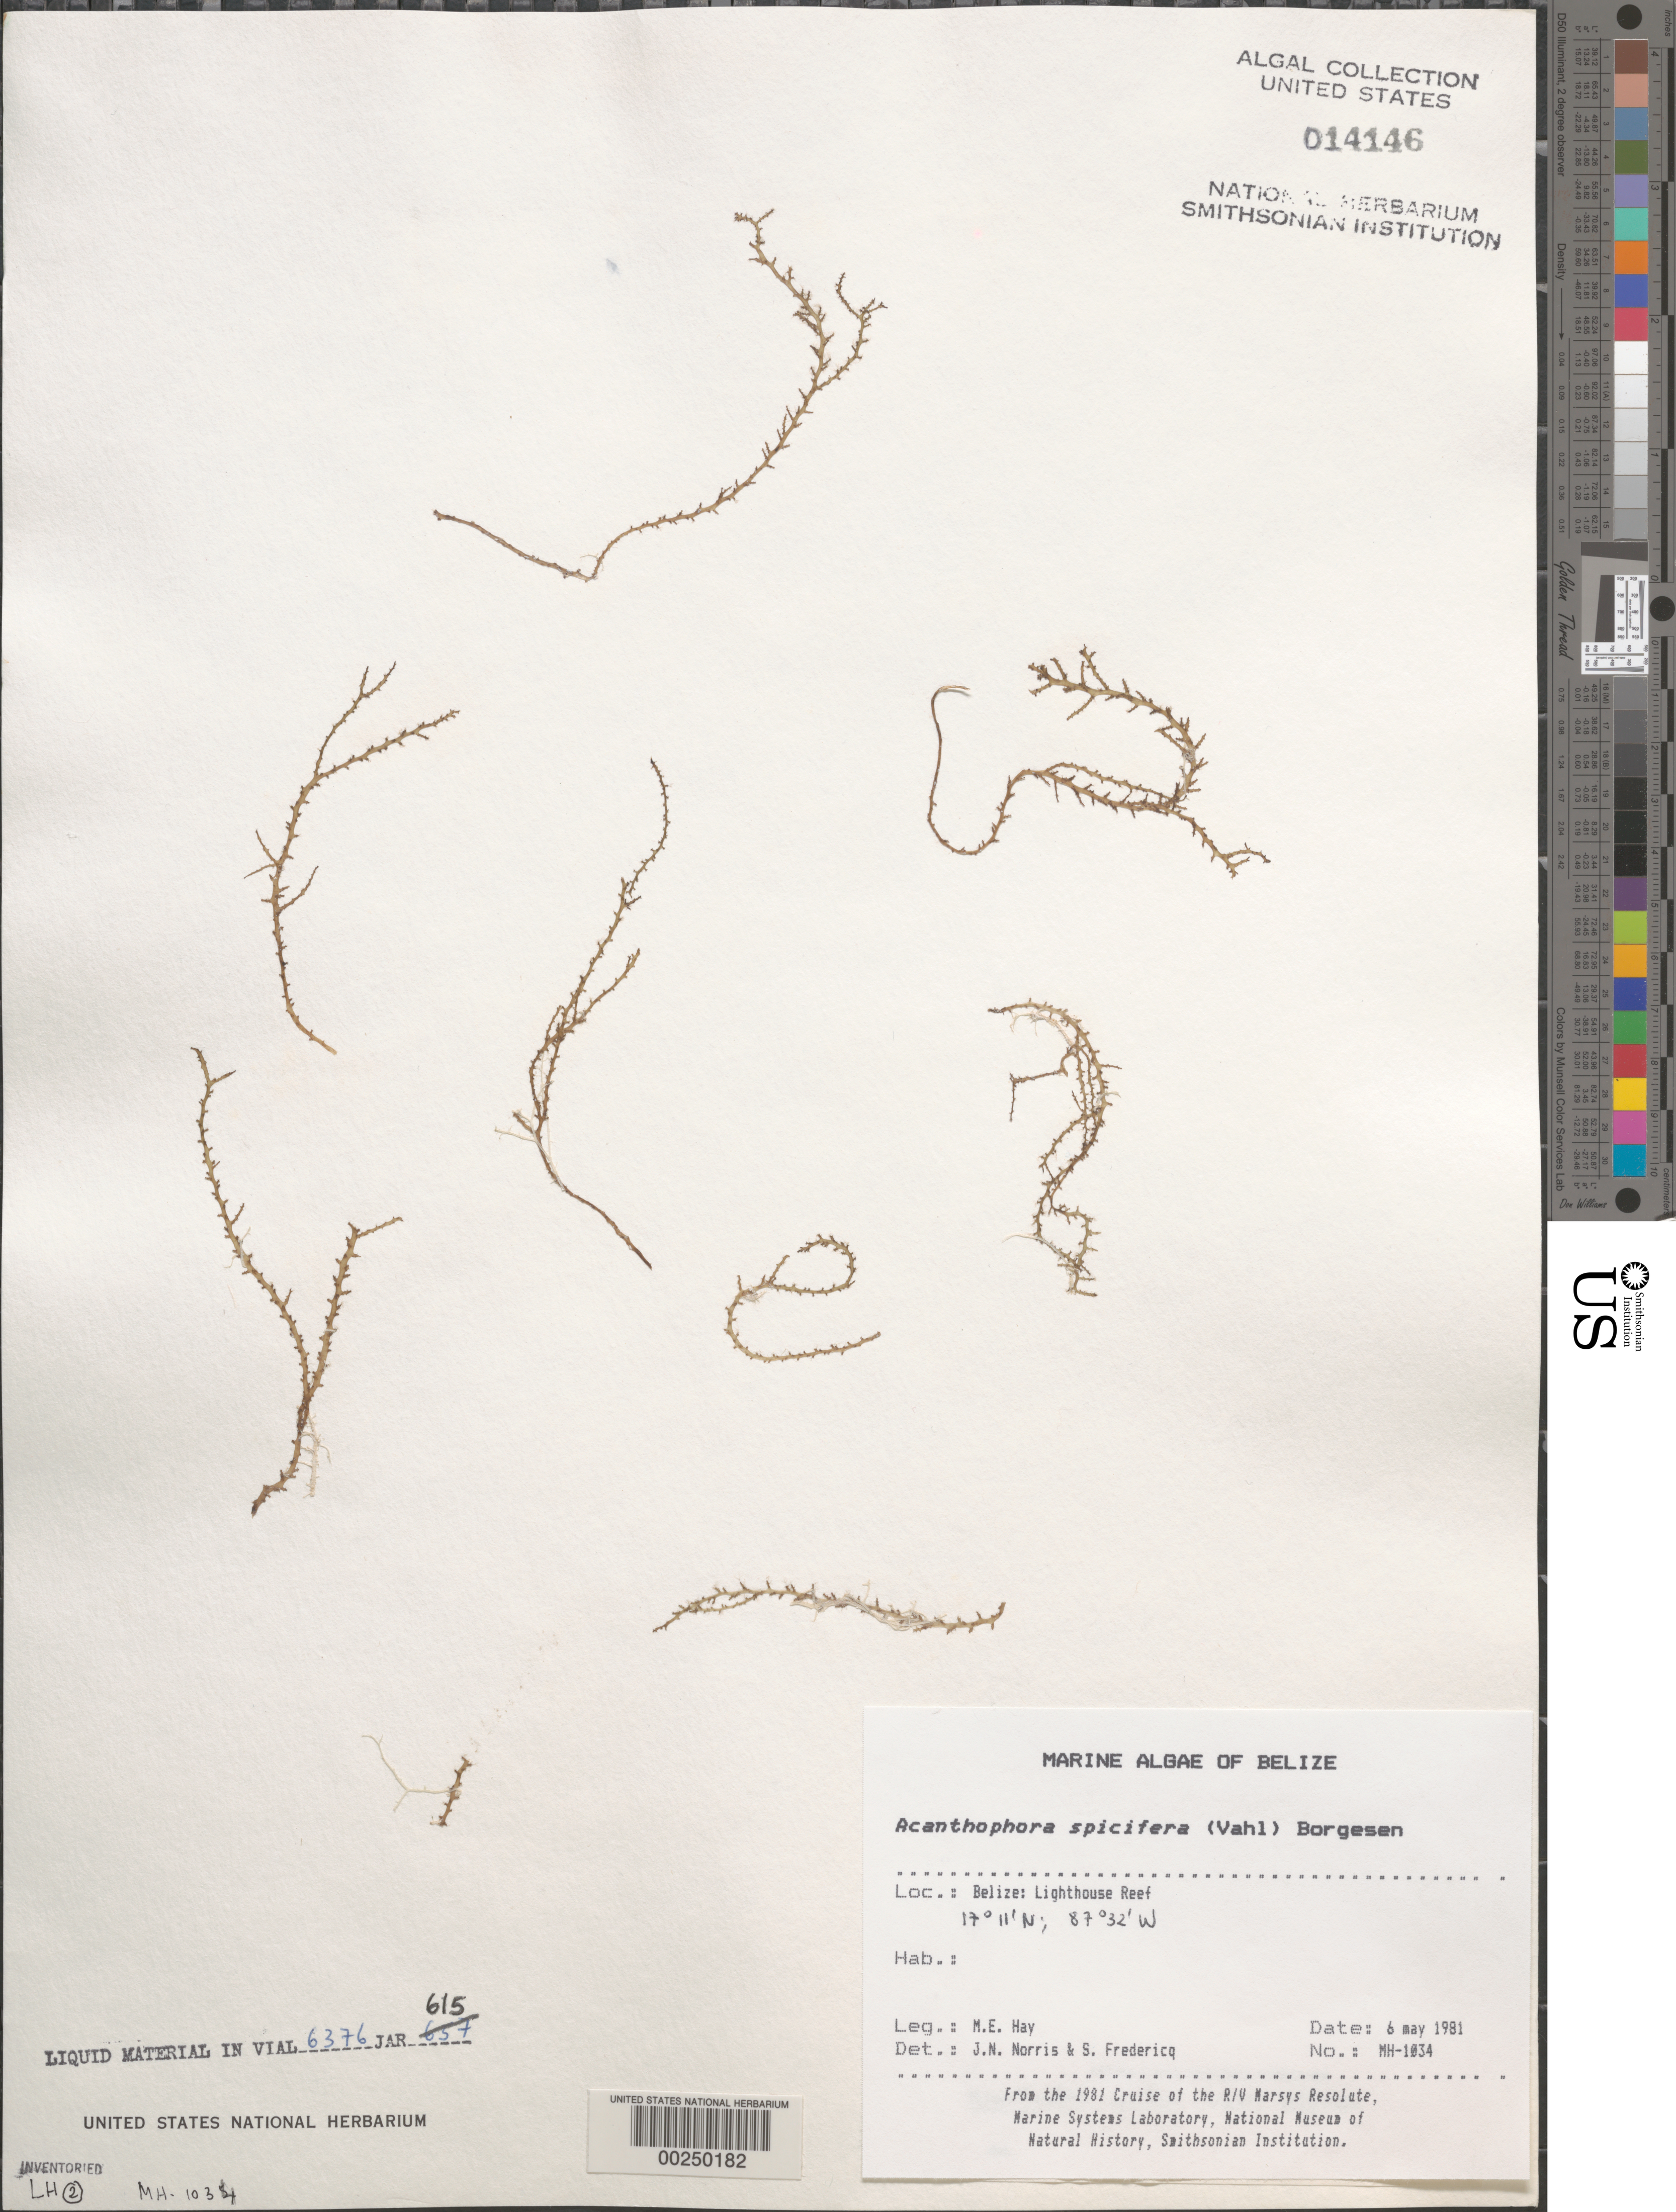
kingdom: Plantae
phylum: Rhodophyta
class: Florideophyceae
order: Ceramiales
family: Rhodomelaceae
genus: Acanthophora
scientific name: Acanthophora spicifera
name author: (Vahl) Børgesen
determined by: Norris, J. N.; Fredericq, S.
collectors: M. E. Hay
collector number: MEH-1034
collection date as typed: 06 May 1981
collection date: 1981-05-06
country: Belize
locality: Lighthouse reef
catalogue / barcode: US 14146